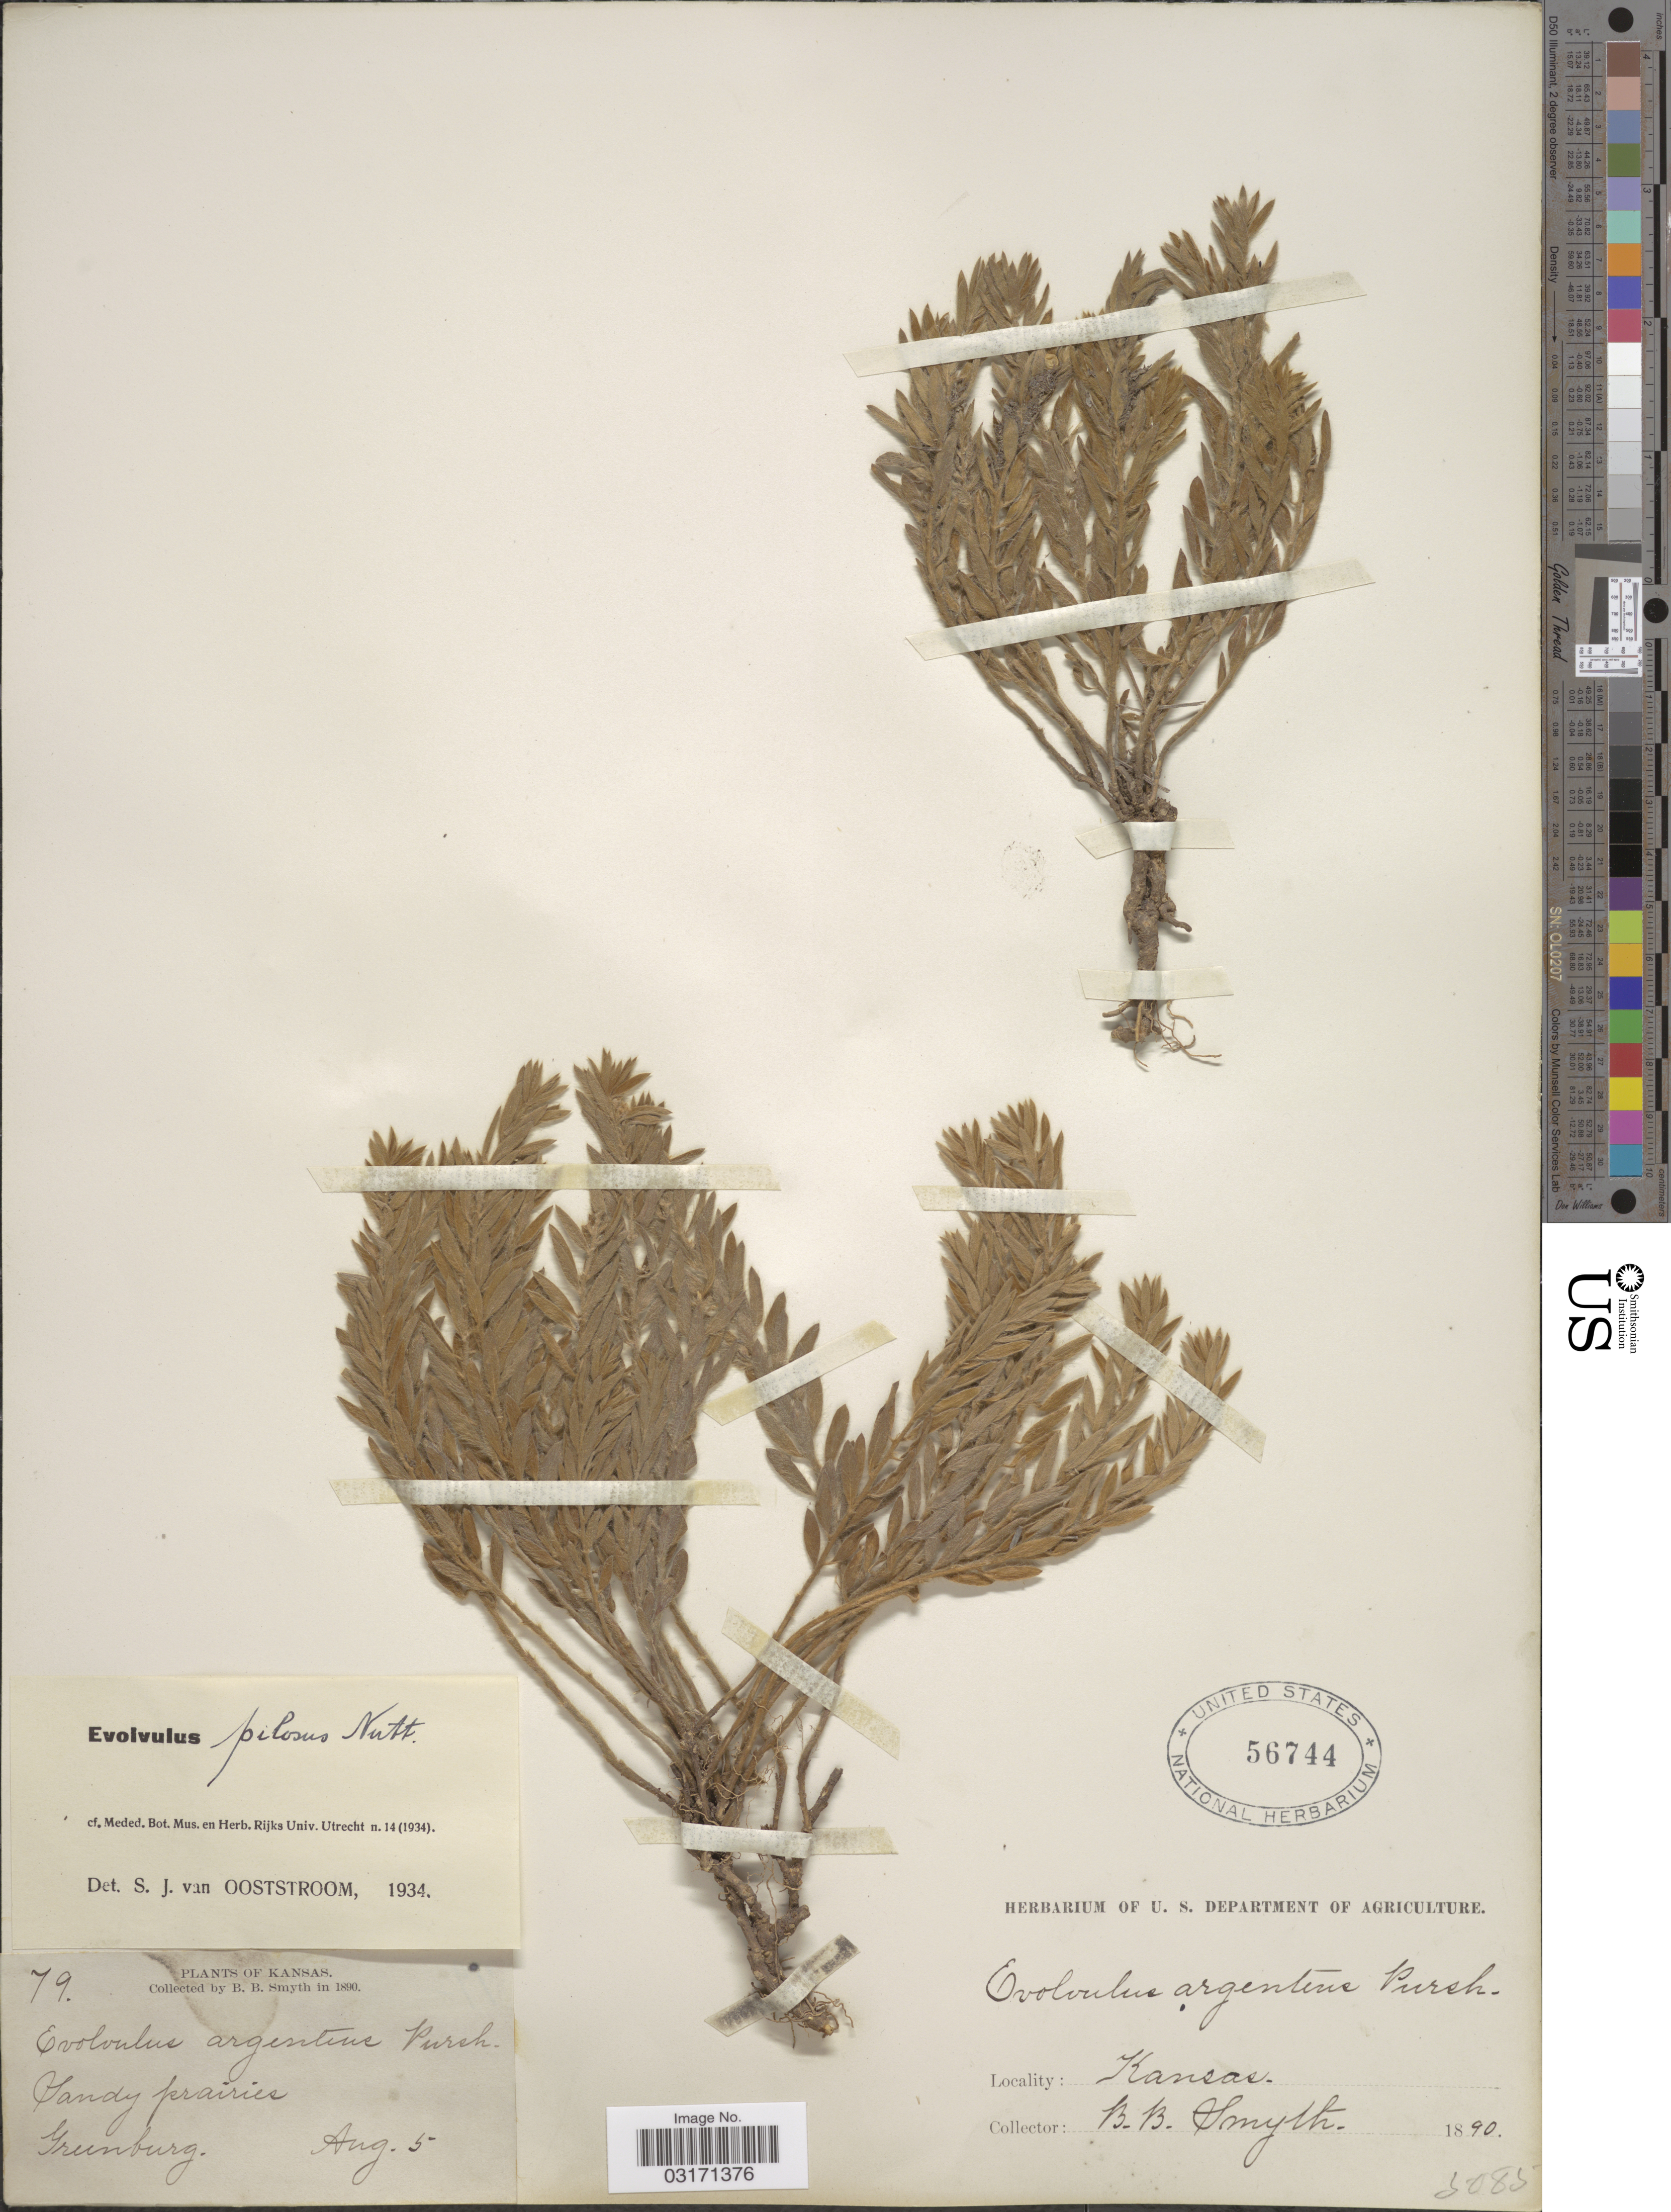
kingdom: Plantae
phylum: Tracheophyta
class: Magnoliopsida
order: Solanales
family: Convolvulaceae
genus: Evolvulus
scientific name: Evolvulus pilosus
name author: Roxb.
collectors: B. Smyth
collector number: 79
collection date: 1890-08-05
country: United States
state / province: Kansas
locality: Greenburg.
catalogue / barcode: US 56744